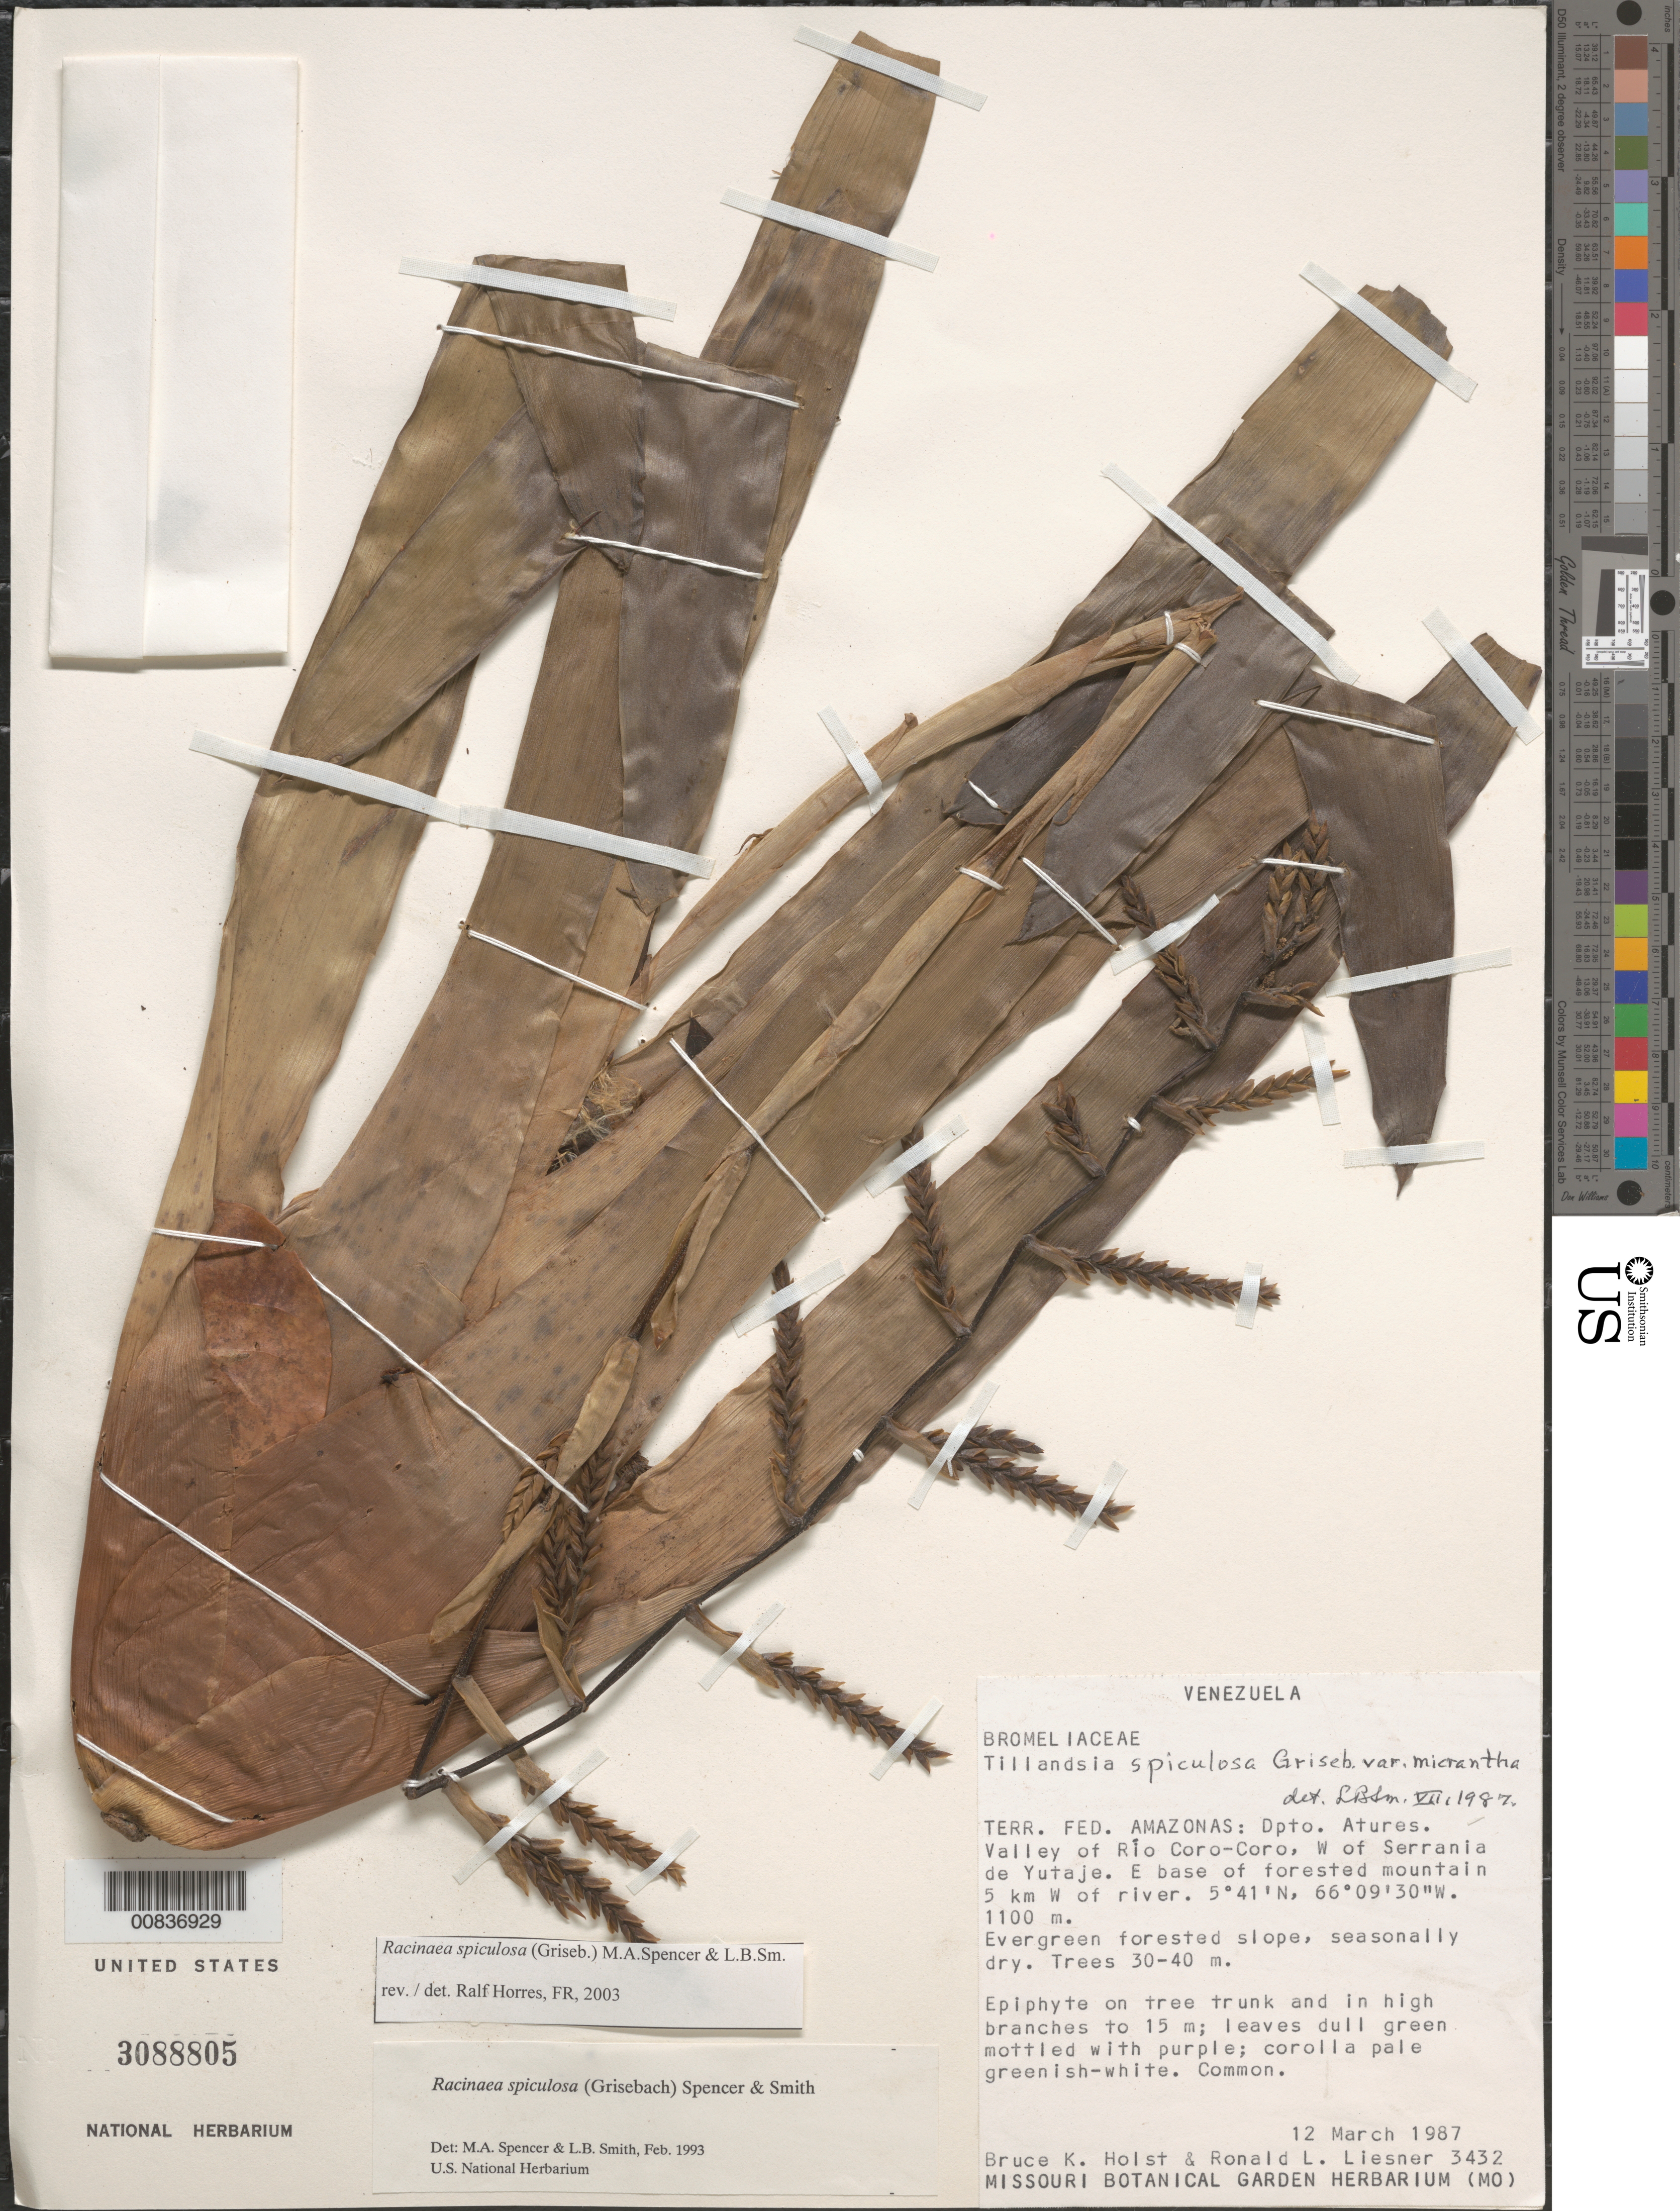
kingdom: Plantae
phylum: Tracheophyta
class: Liliopsida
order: Poales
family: Bromeliaceae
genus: Racinaea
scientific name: Racinaea spiculosa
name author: (Griseb.) M.A. Spencer & L.B. Sm.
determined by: Horres, R.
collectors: B. Holst & R. L. Liesner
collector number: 3432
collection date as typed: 12-Mar-87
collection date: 1987-03-12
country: Venezuela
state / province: Amazonas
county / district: Atures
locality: Río Coro-Coro valley, W of Serrania de Yutajé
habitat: Evergreen forested slope, seasonally dry, trees 30-40 m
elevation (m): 1100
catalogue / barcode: US 3088805